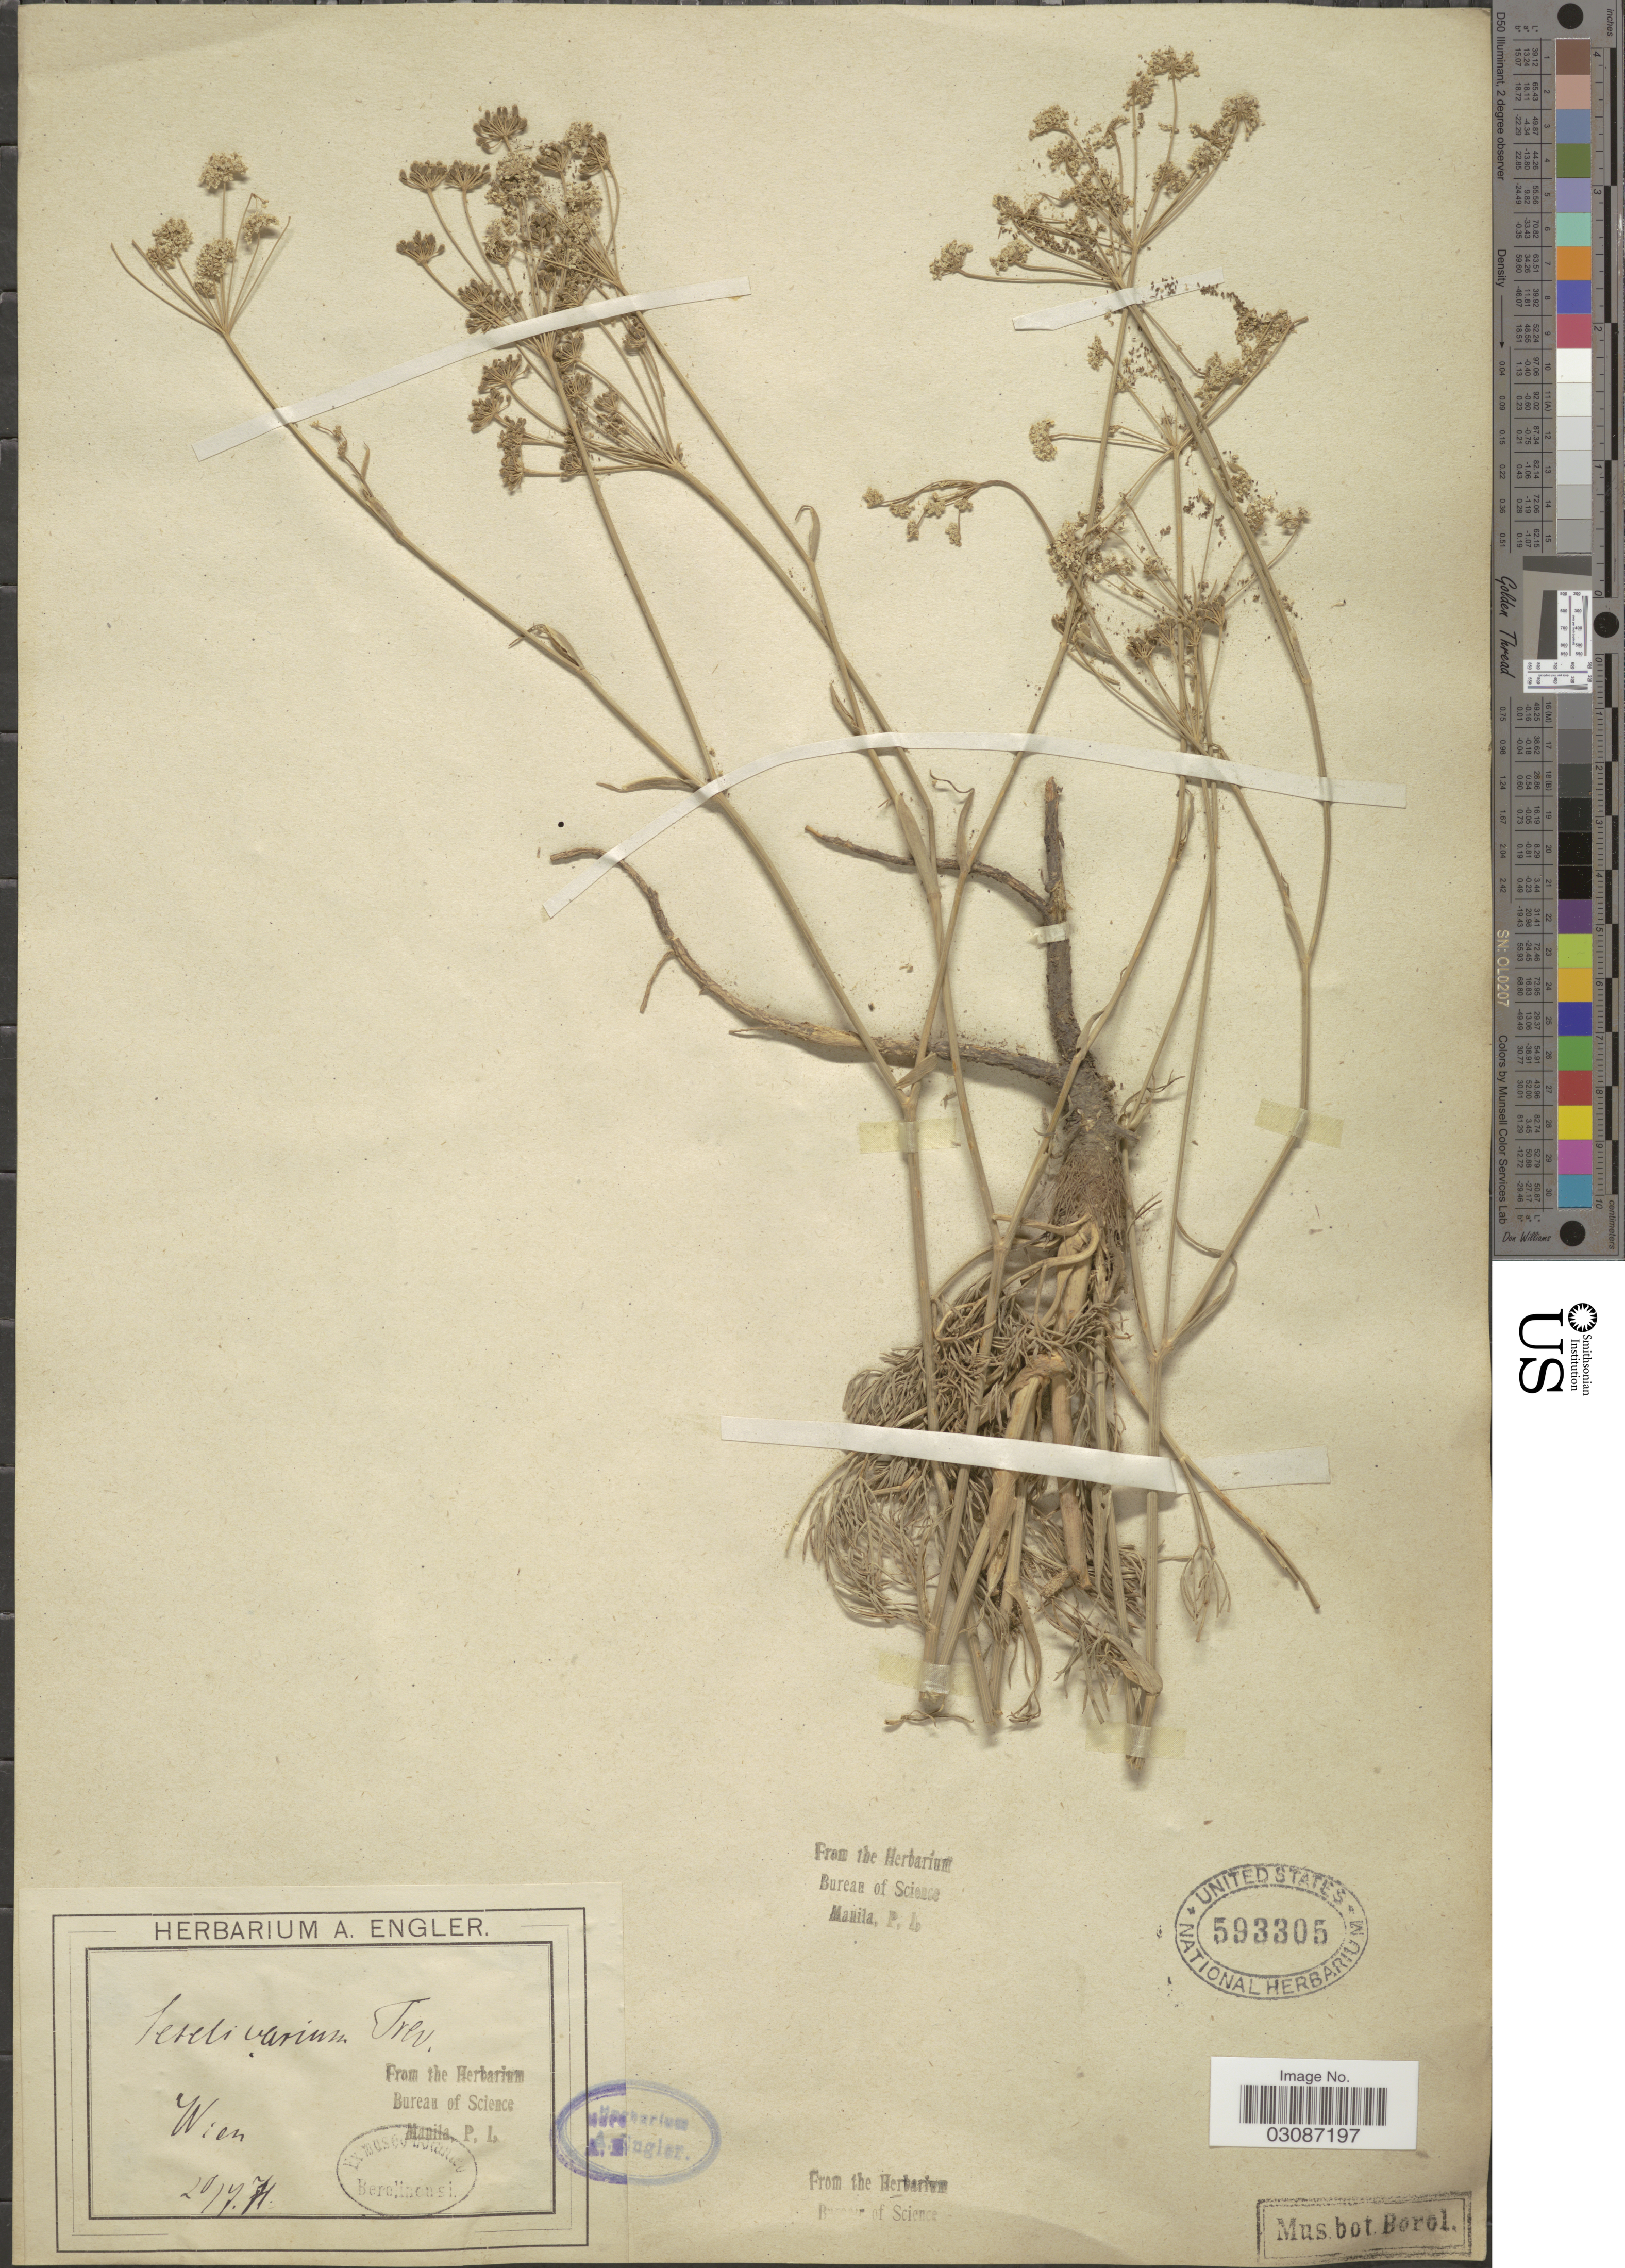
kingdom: Plantae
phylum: Tracheophyta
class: Magnoliopsida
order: Apiales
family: Apiaceae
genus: Seseli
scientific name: Seseli sp.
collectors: ex herb. A. Engler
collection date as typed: Transcribed d/m/y: 20/7/71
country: Austria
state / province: Wien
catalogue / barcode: US 593305